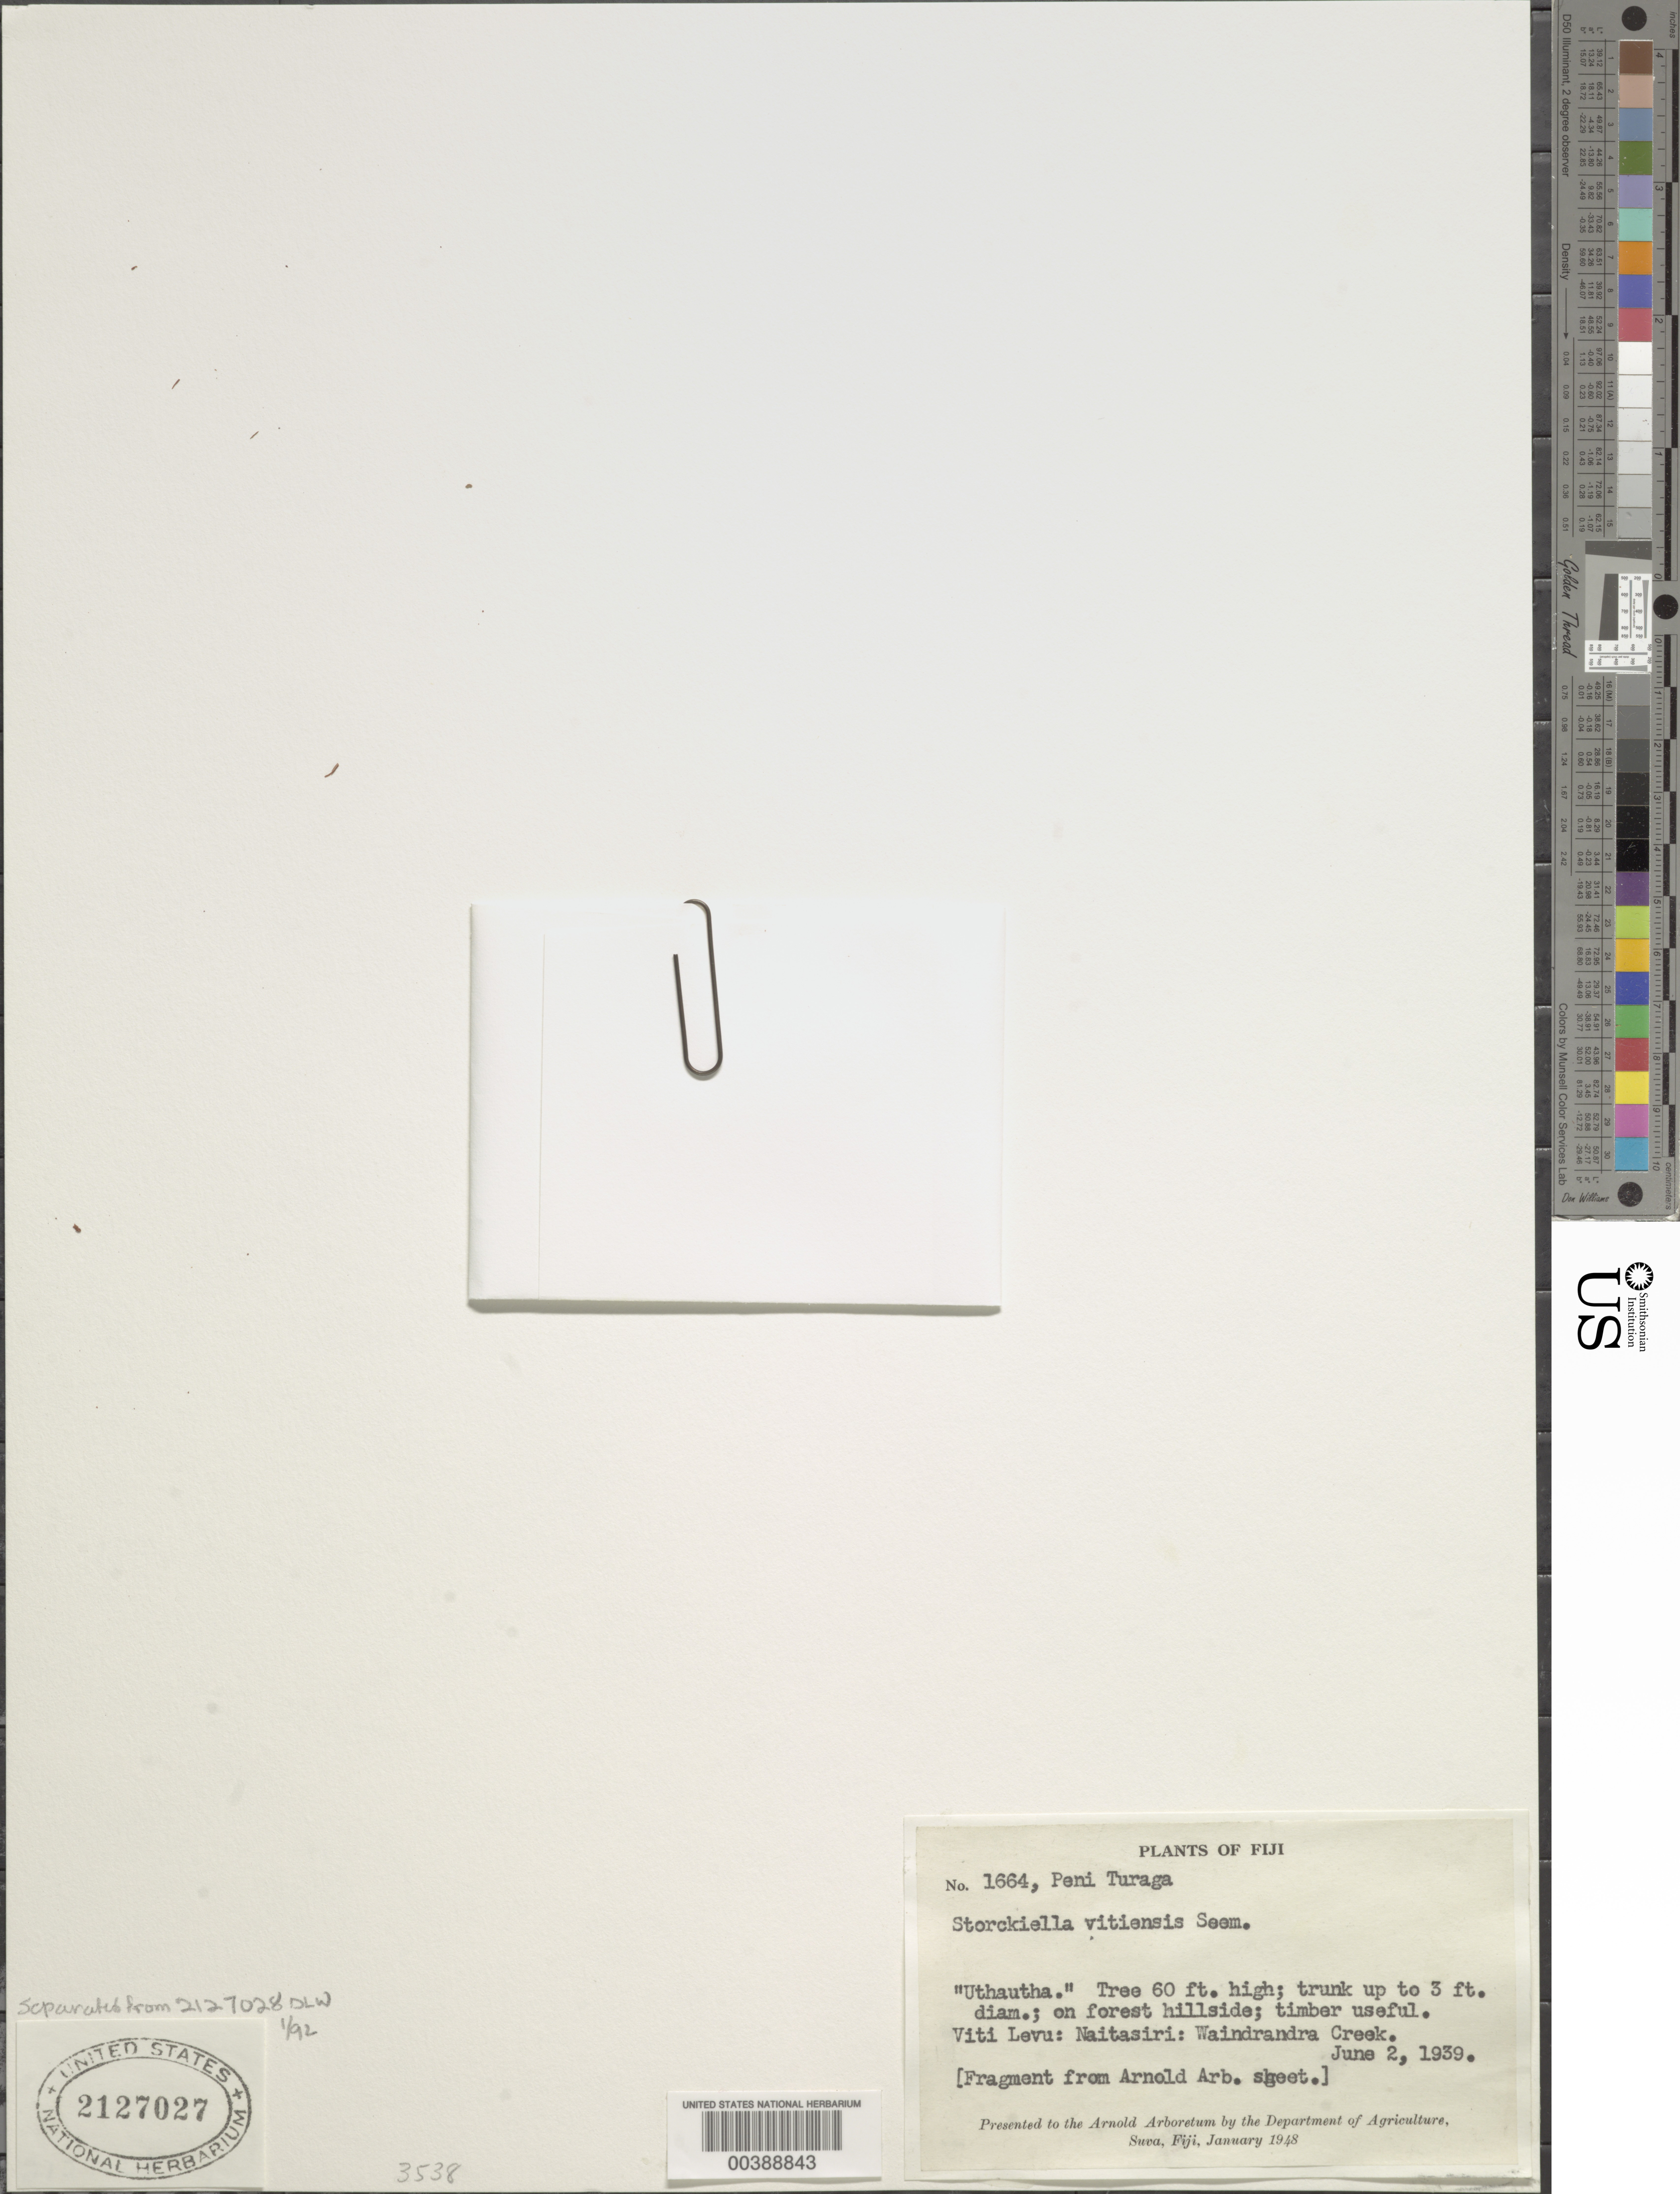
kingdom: Plantae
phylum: Tracheophyta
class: Magnoliopsida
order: Fabales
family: Fabaceae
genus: Storckiella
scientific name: Storckiella vitiensis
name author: Seem.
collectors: P. Turaga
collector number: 1664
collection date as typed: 02 Jun 1939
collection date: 1939-06-02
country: Fiji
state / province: Central Division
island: Viti Levu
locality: Naitasiri Prov.; waindrandra creek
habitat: On forest hillside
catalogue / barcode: US 2127027